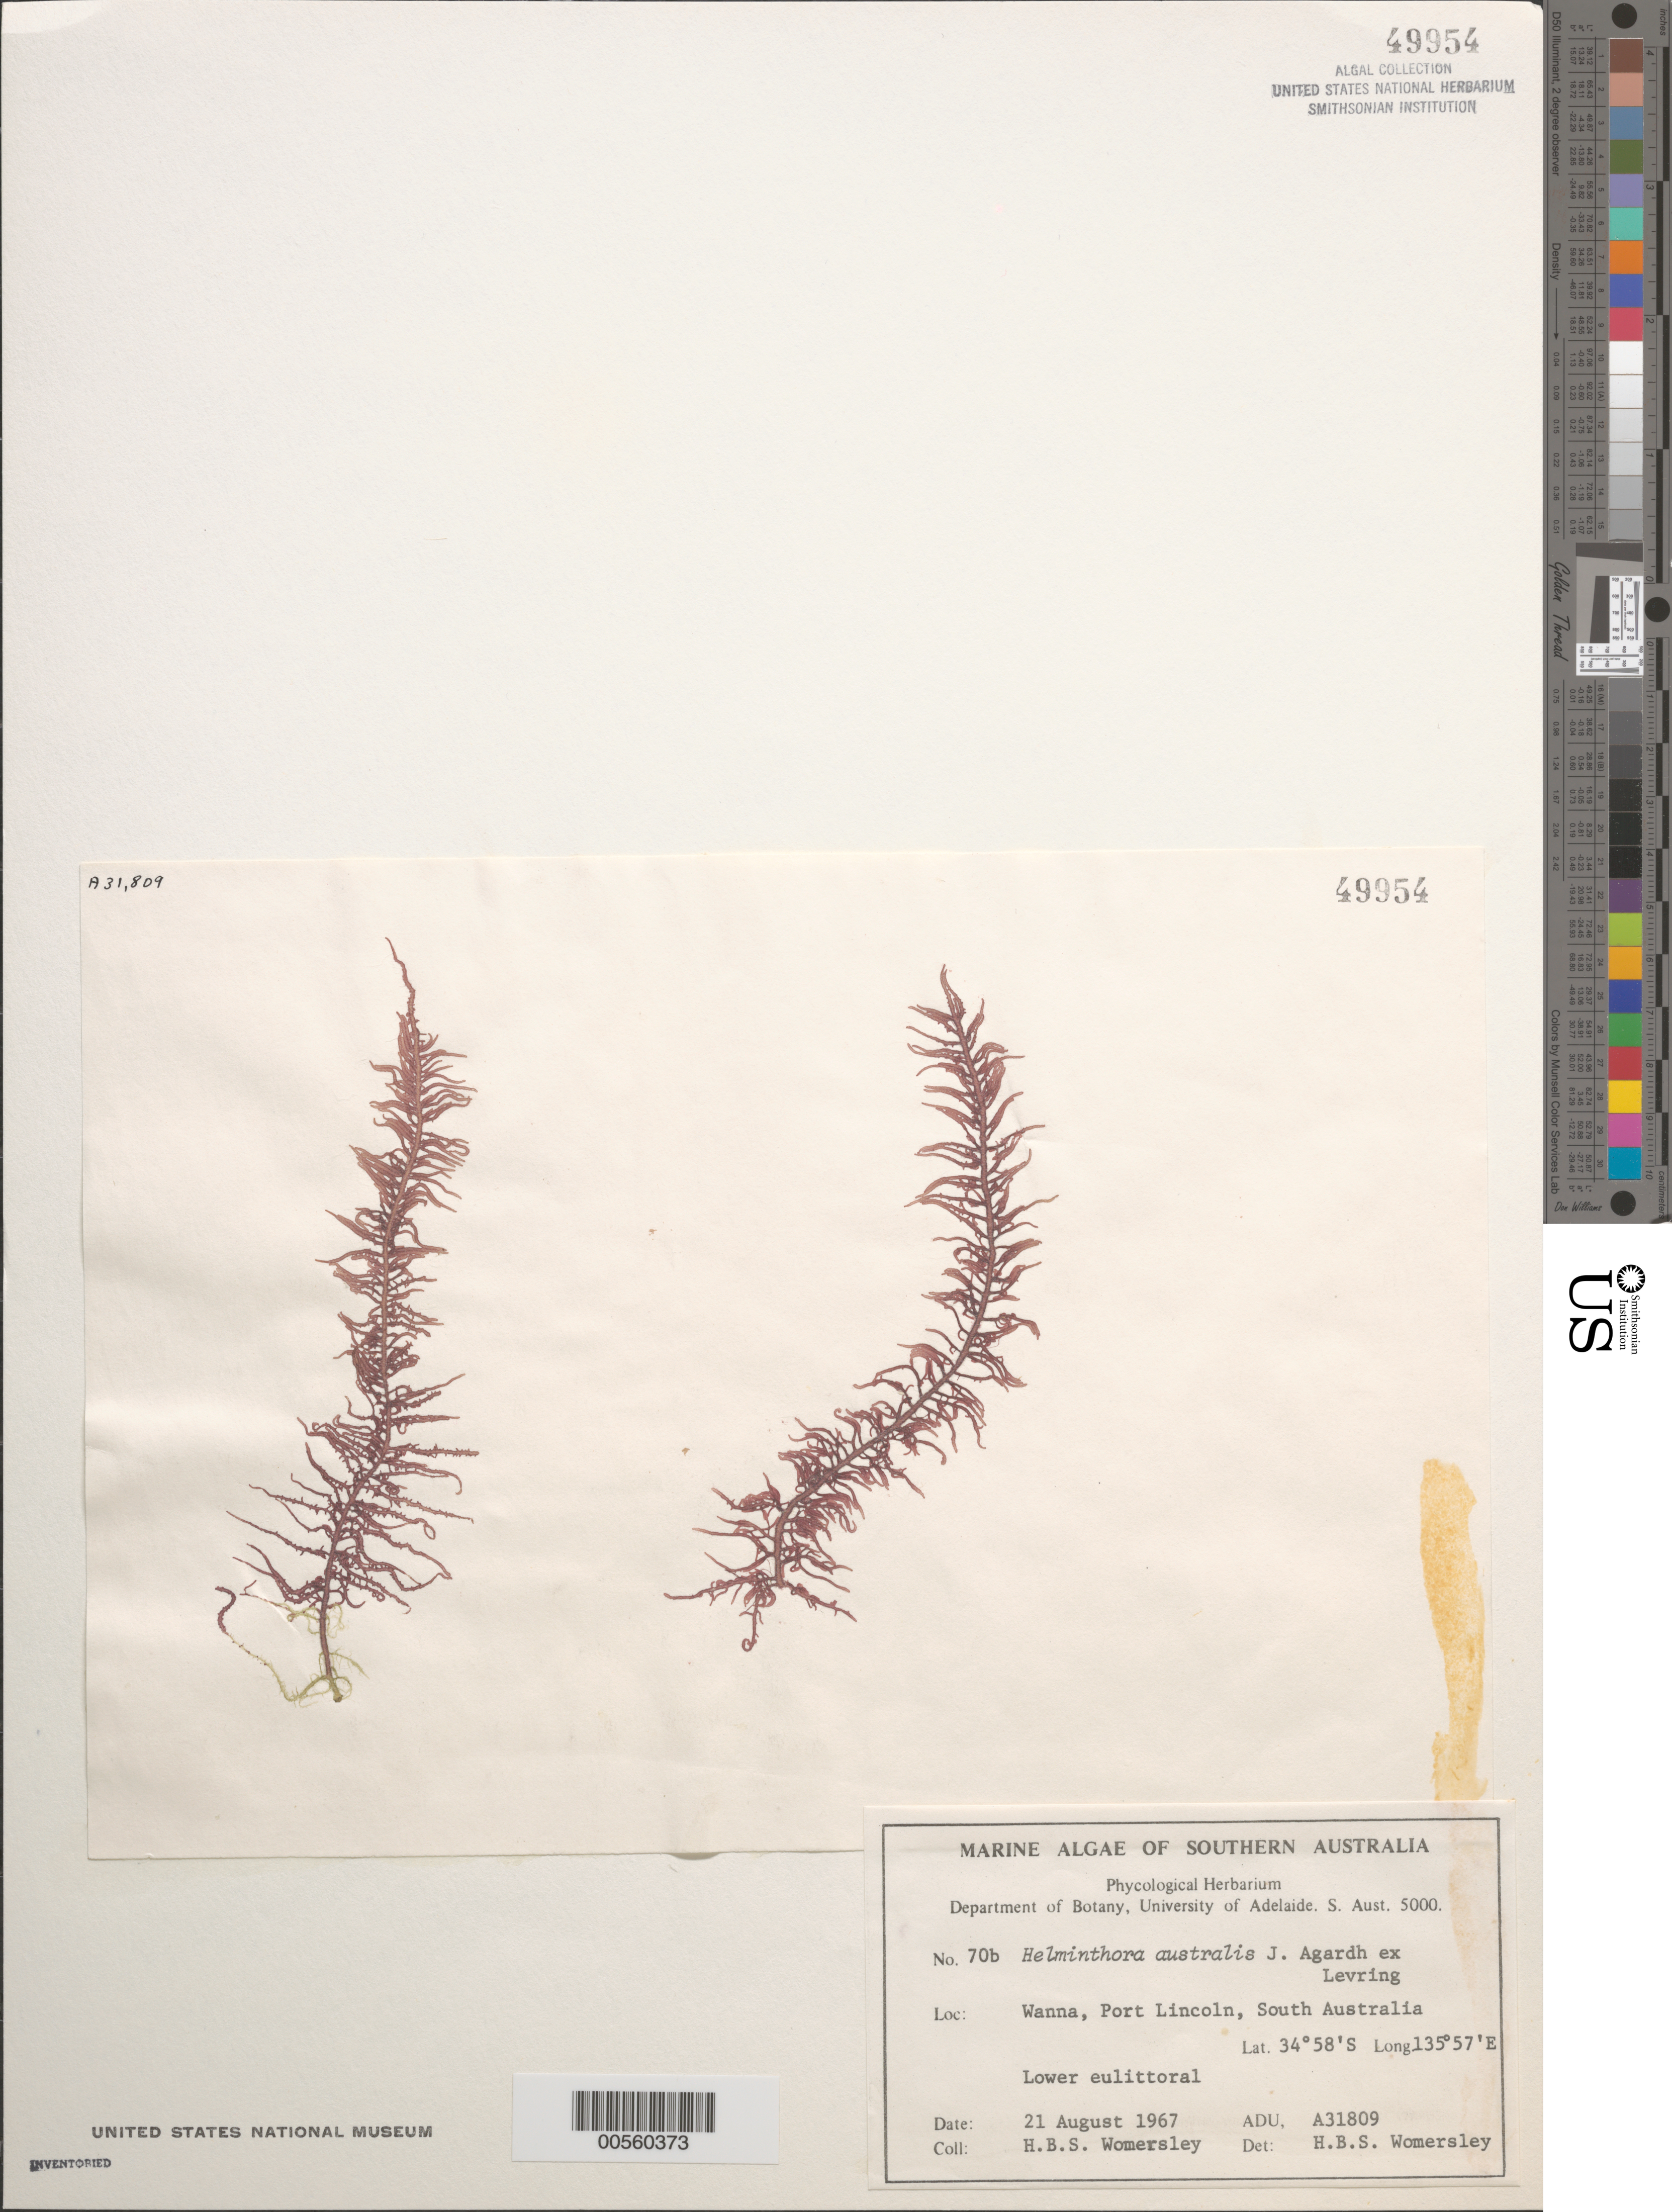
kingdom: Plantae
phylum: Rhodophyta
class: Florideophyceae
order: Nemaliales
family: Liagoraceae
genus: Helminthora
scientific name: Helminthora australis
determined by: Womersley, H. B. S.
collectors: H. B. S. Womersley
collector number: ADU A31809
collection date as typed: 21 Aug 1967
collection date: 1967-08-21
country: Australia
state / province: South Australia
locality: Wanna, port lincoln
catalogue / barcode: US 49954